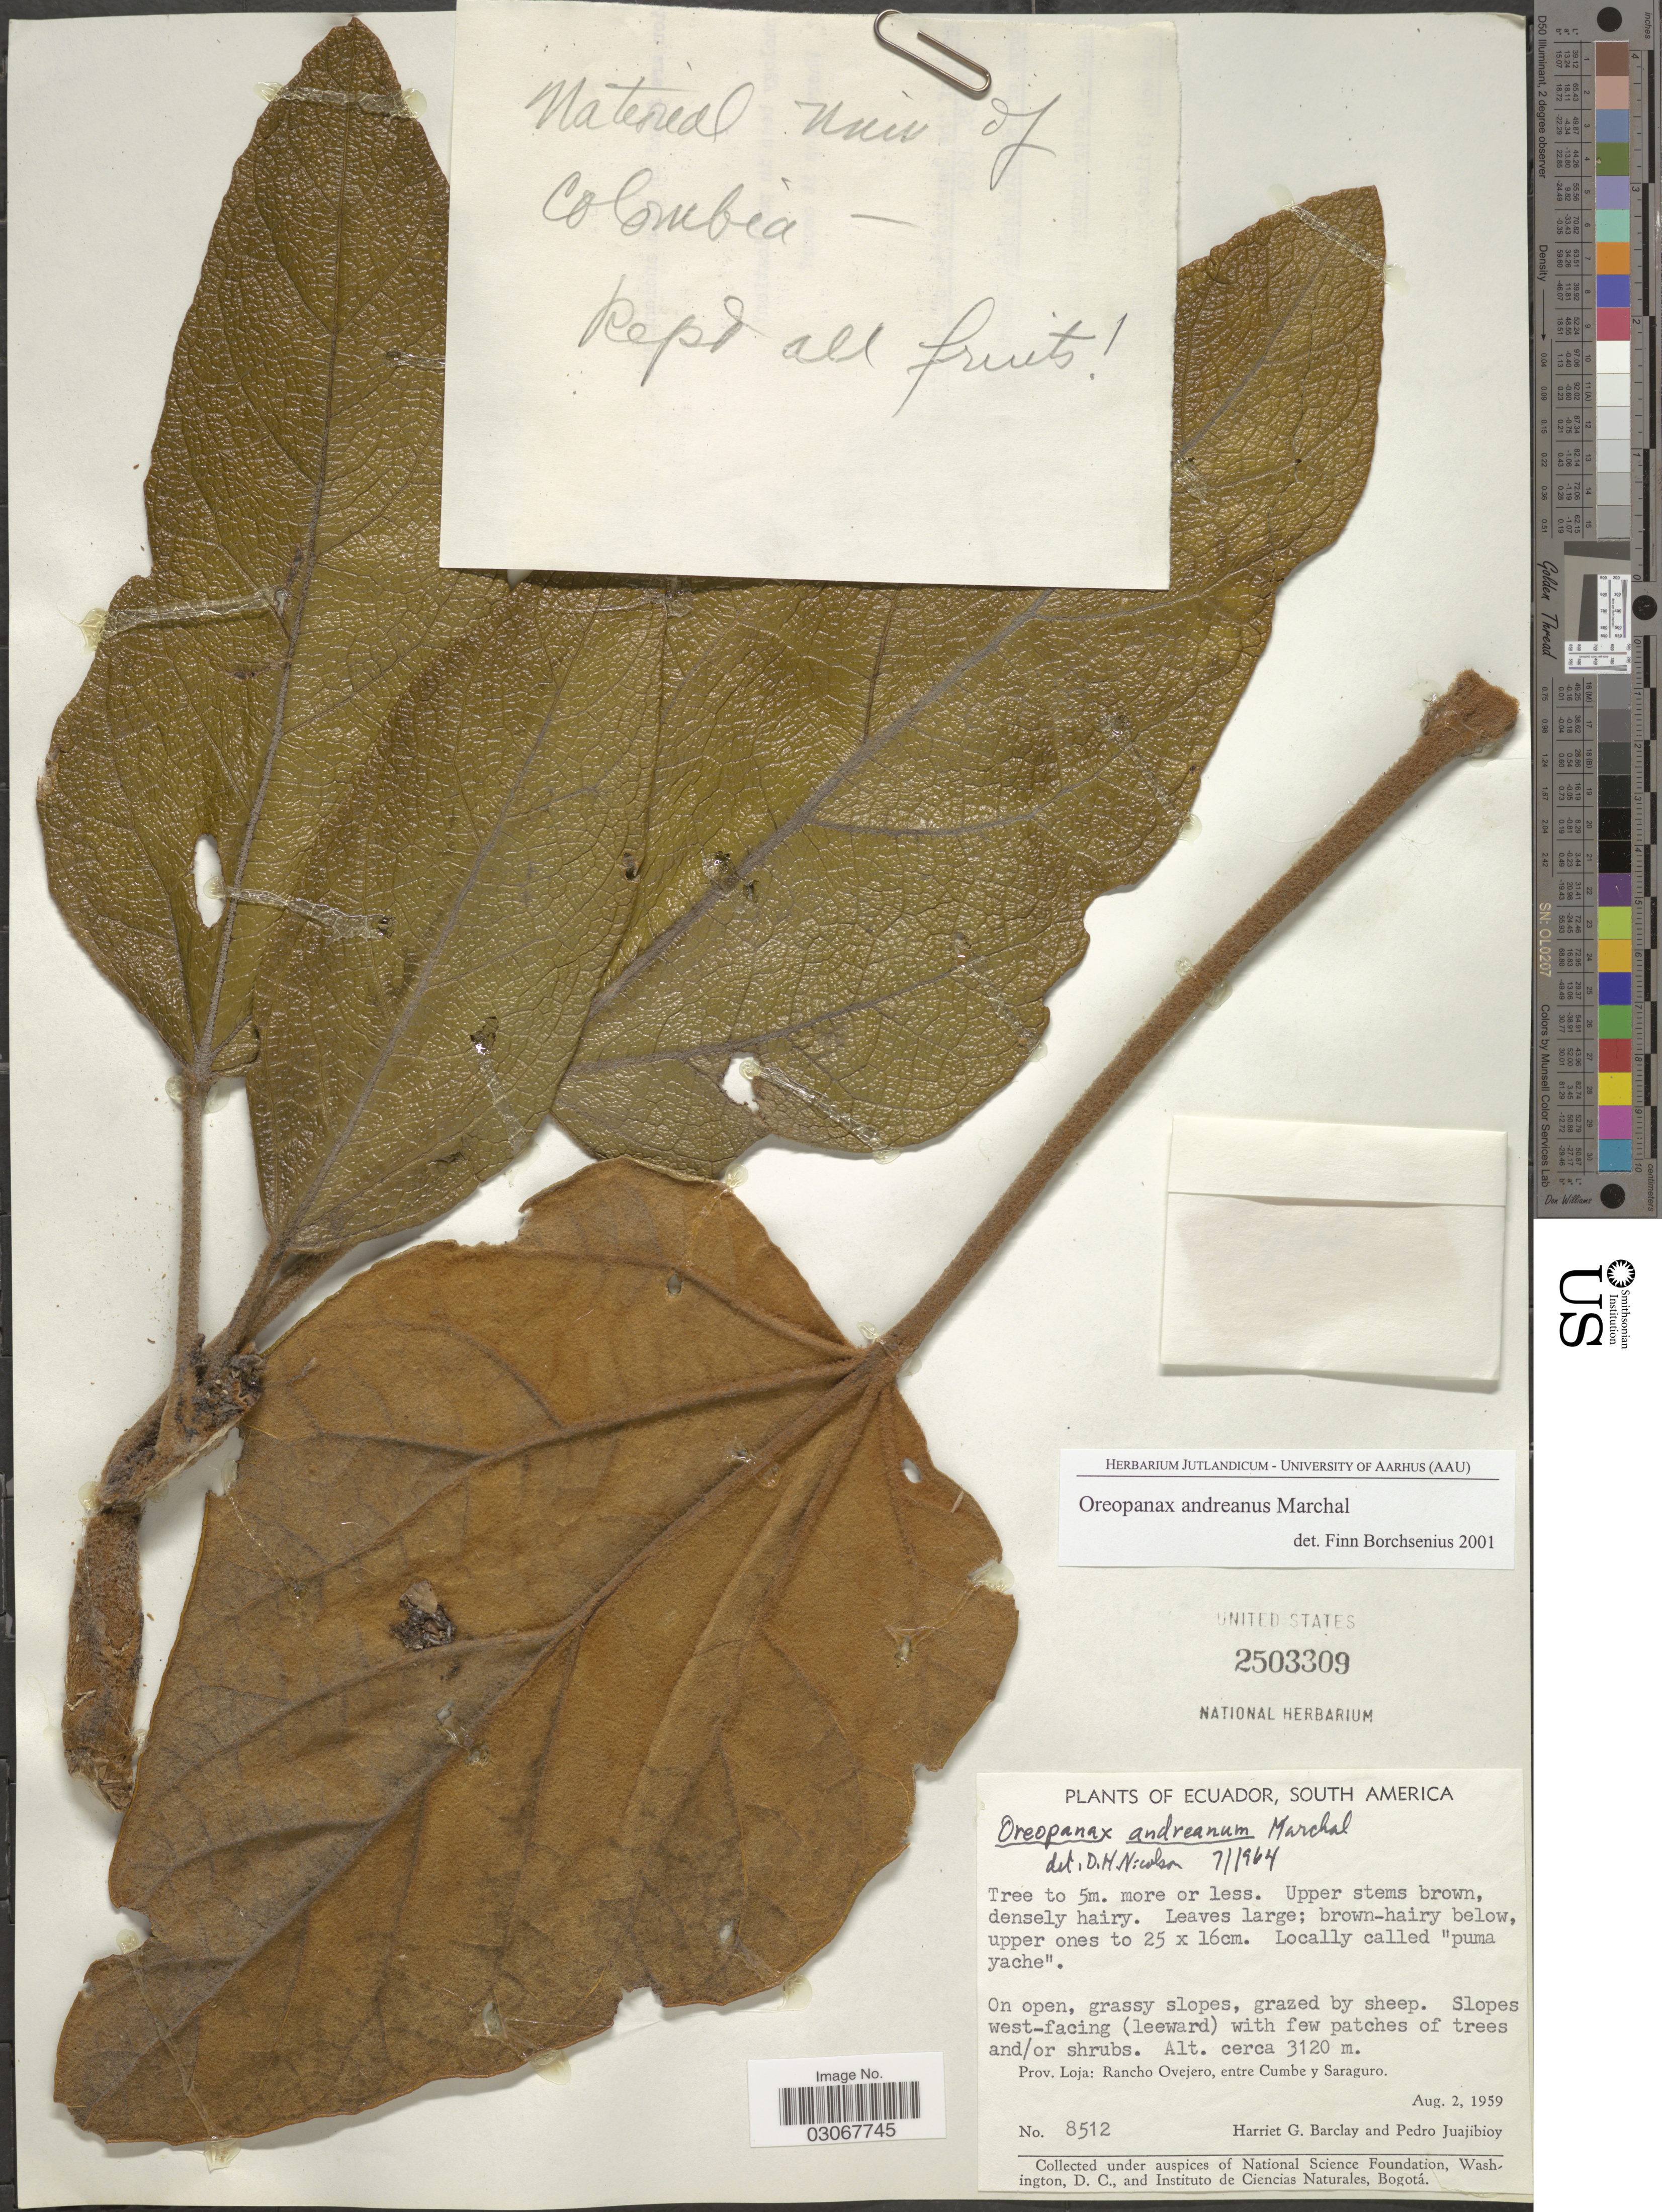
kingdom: Plantae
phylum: Tracheophyta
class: Magnoliopsida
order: Apiales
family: Araliaceae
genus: Oreopanax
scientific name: Oreopanax andreanus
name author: Marchal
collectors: H. G. Barclay & P. Juajibioy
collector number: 8512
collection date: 1959-08-02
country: Ecuador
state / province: Loja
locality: Rancho Ovejero, entre Cumbe y Saraguro.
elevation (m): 3120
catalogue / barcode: US 2503309